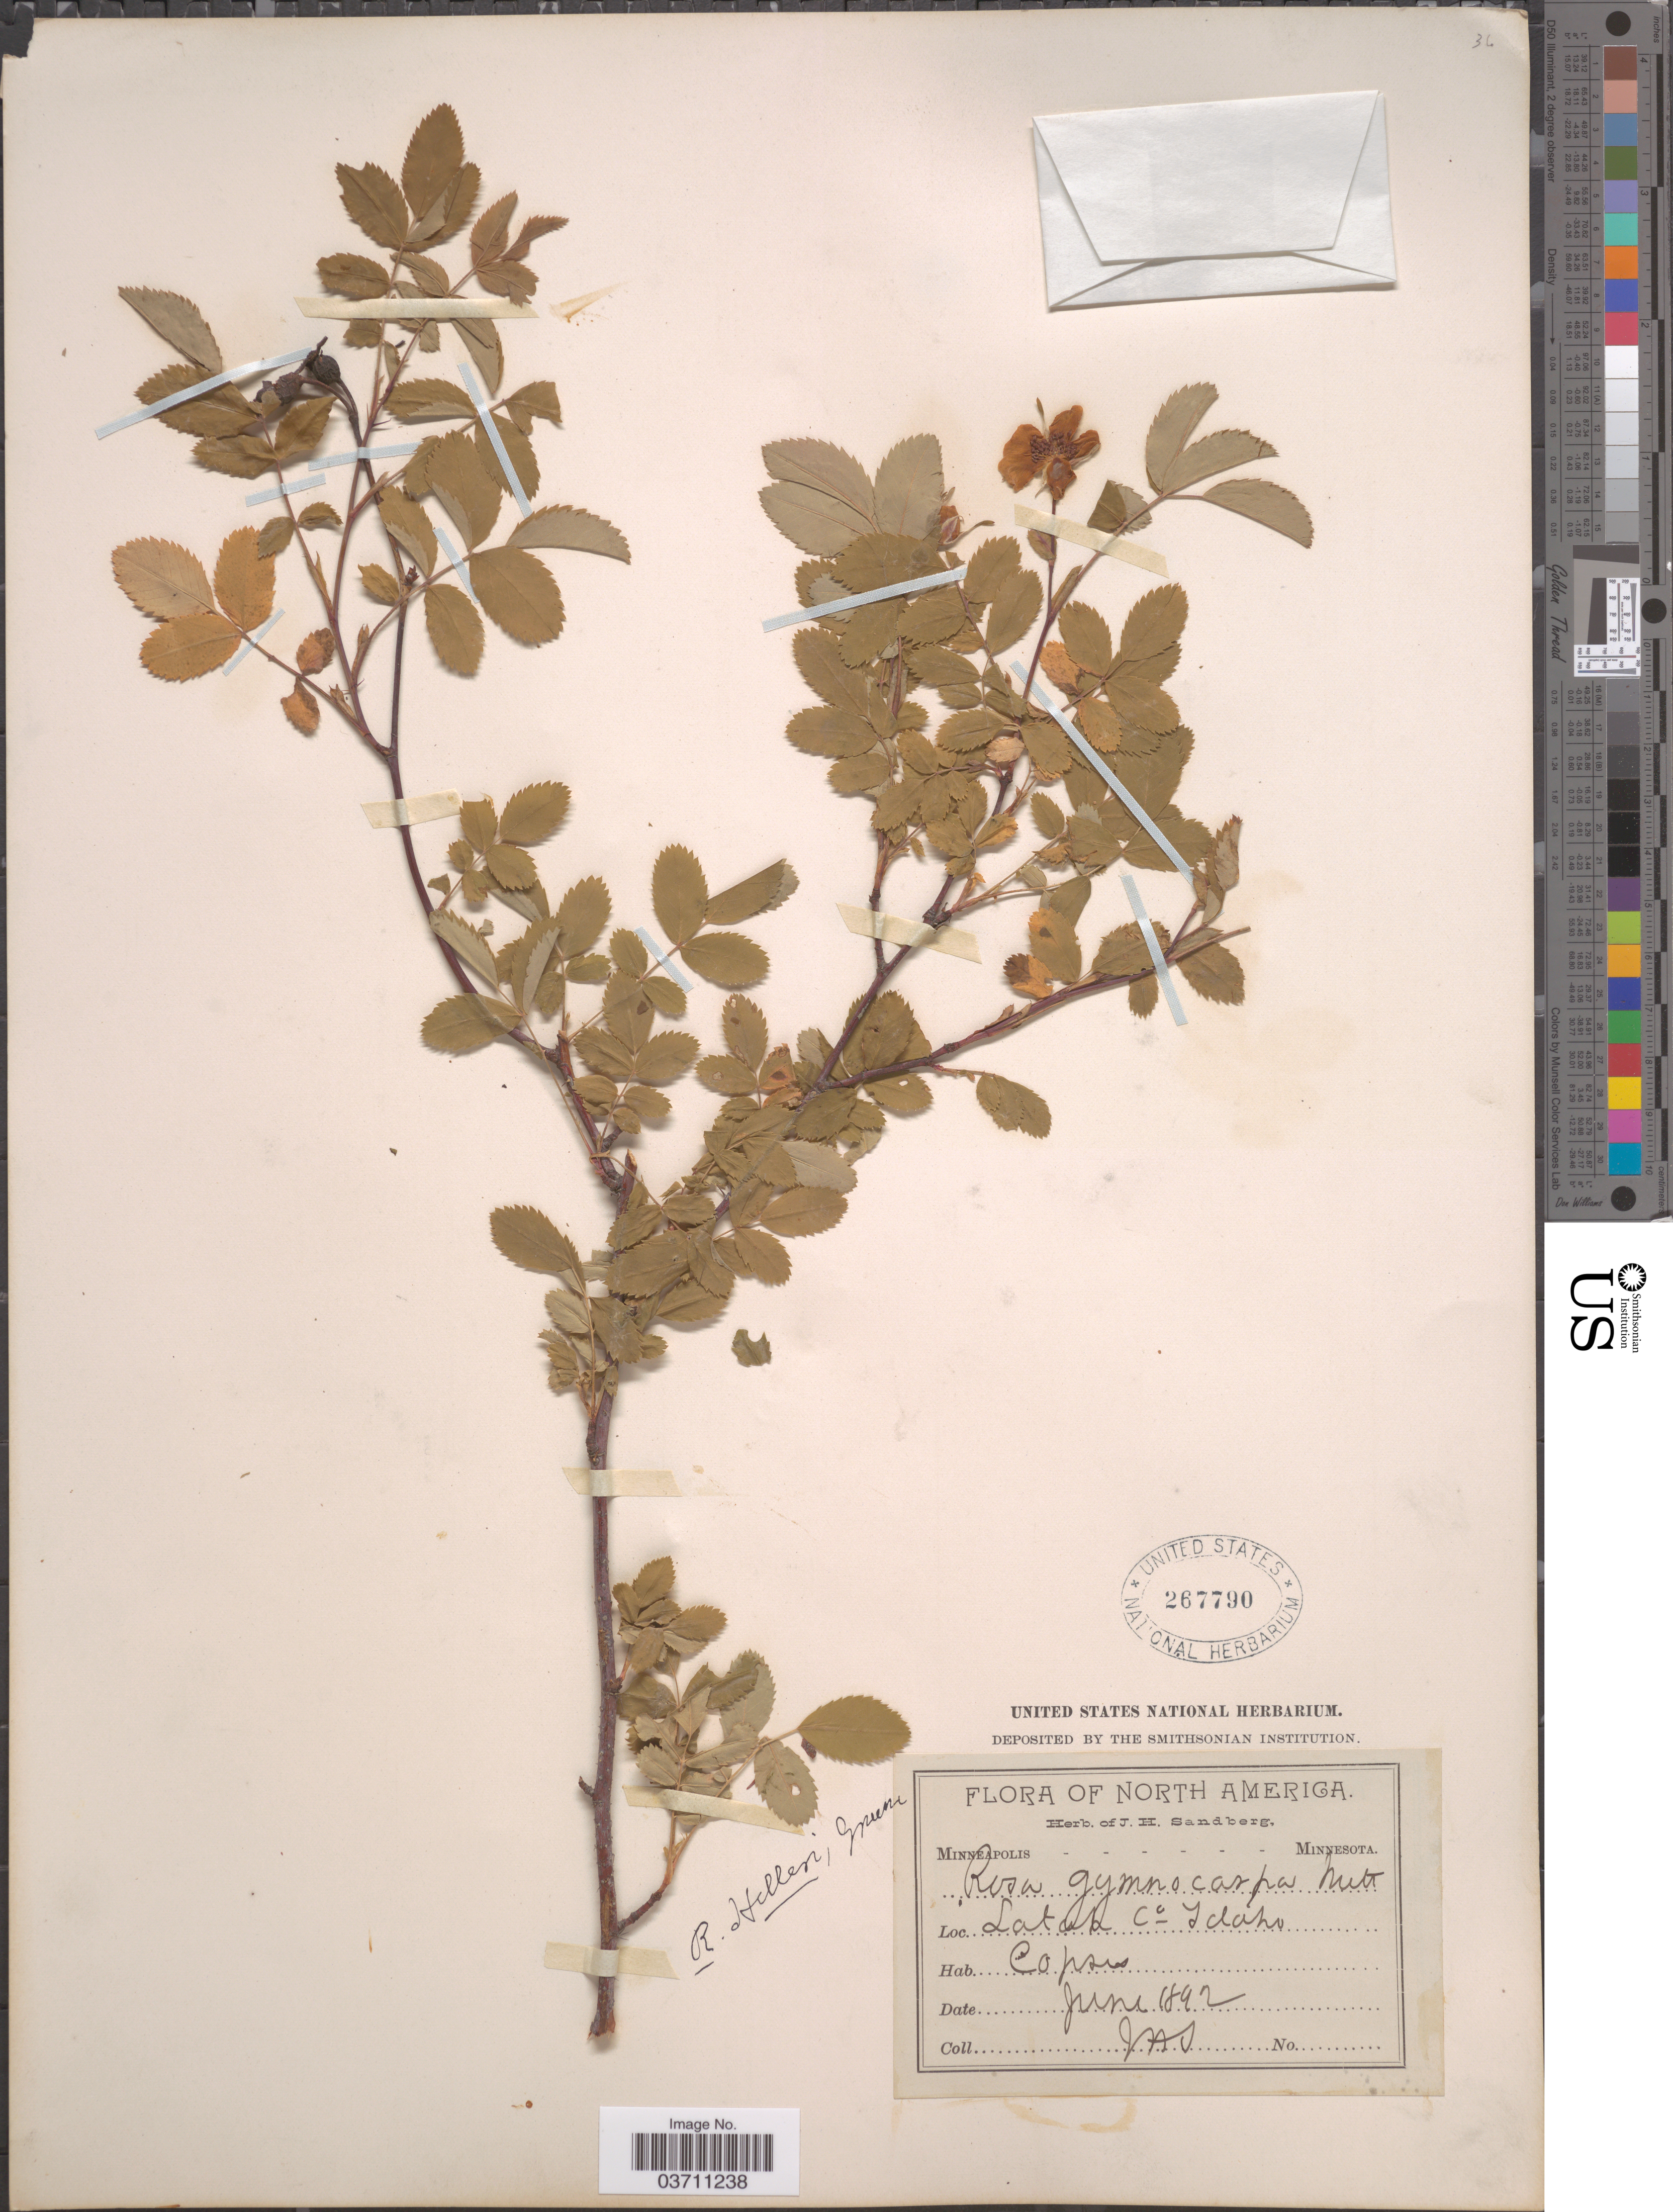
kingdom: Plantae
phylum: Tracheophyta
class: Magnoliopsida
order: Rosales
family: Rosaceae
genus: Rosa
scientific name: Rosa gymnocarpa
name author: Nutt.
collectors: J. H. Sandberg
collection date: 1892-06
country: United States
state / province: Idaho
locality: Latah Co.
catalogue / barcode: US 267790